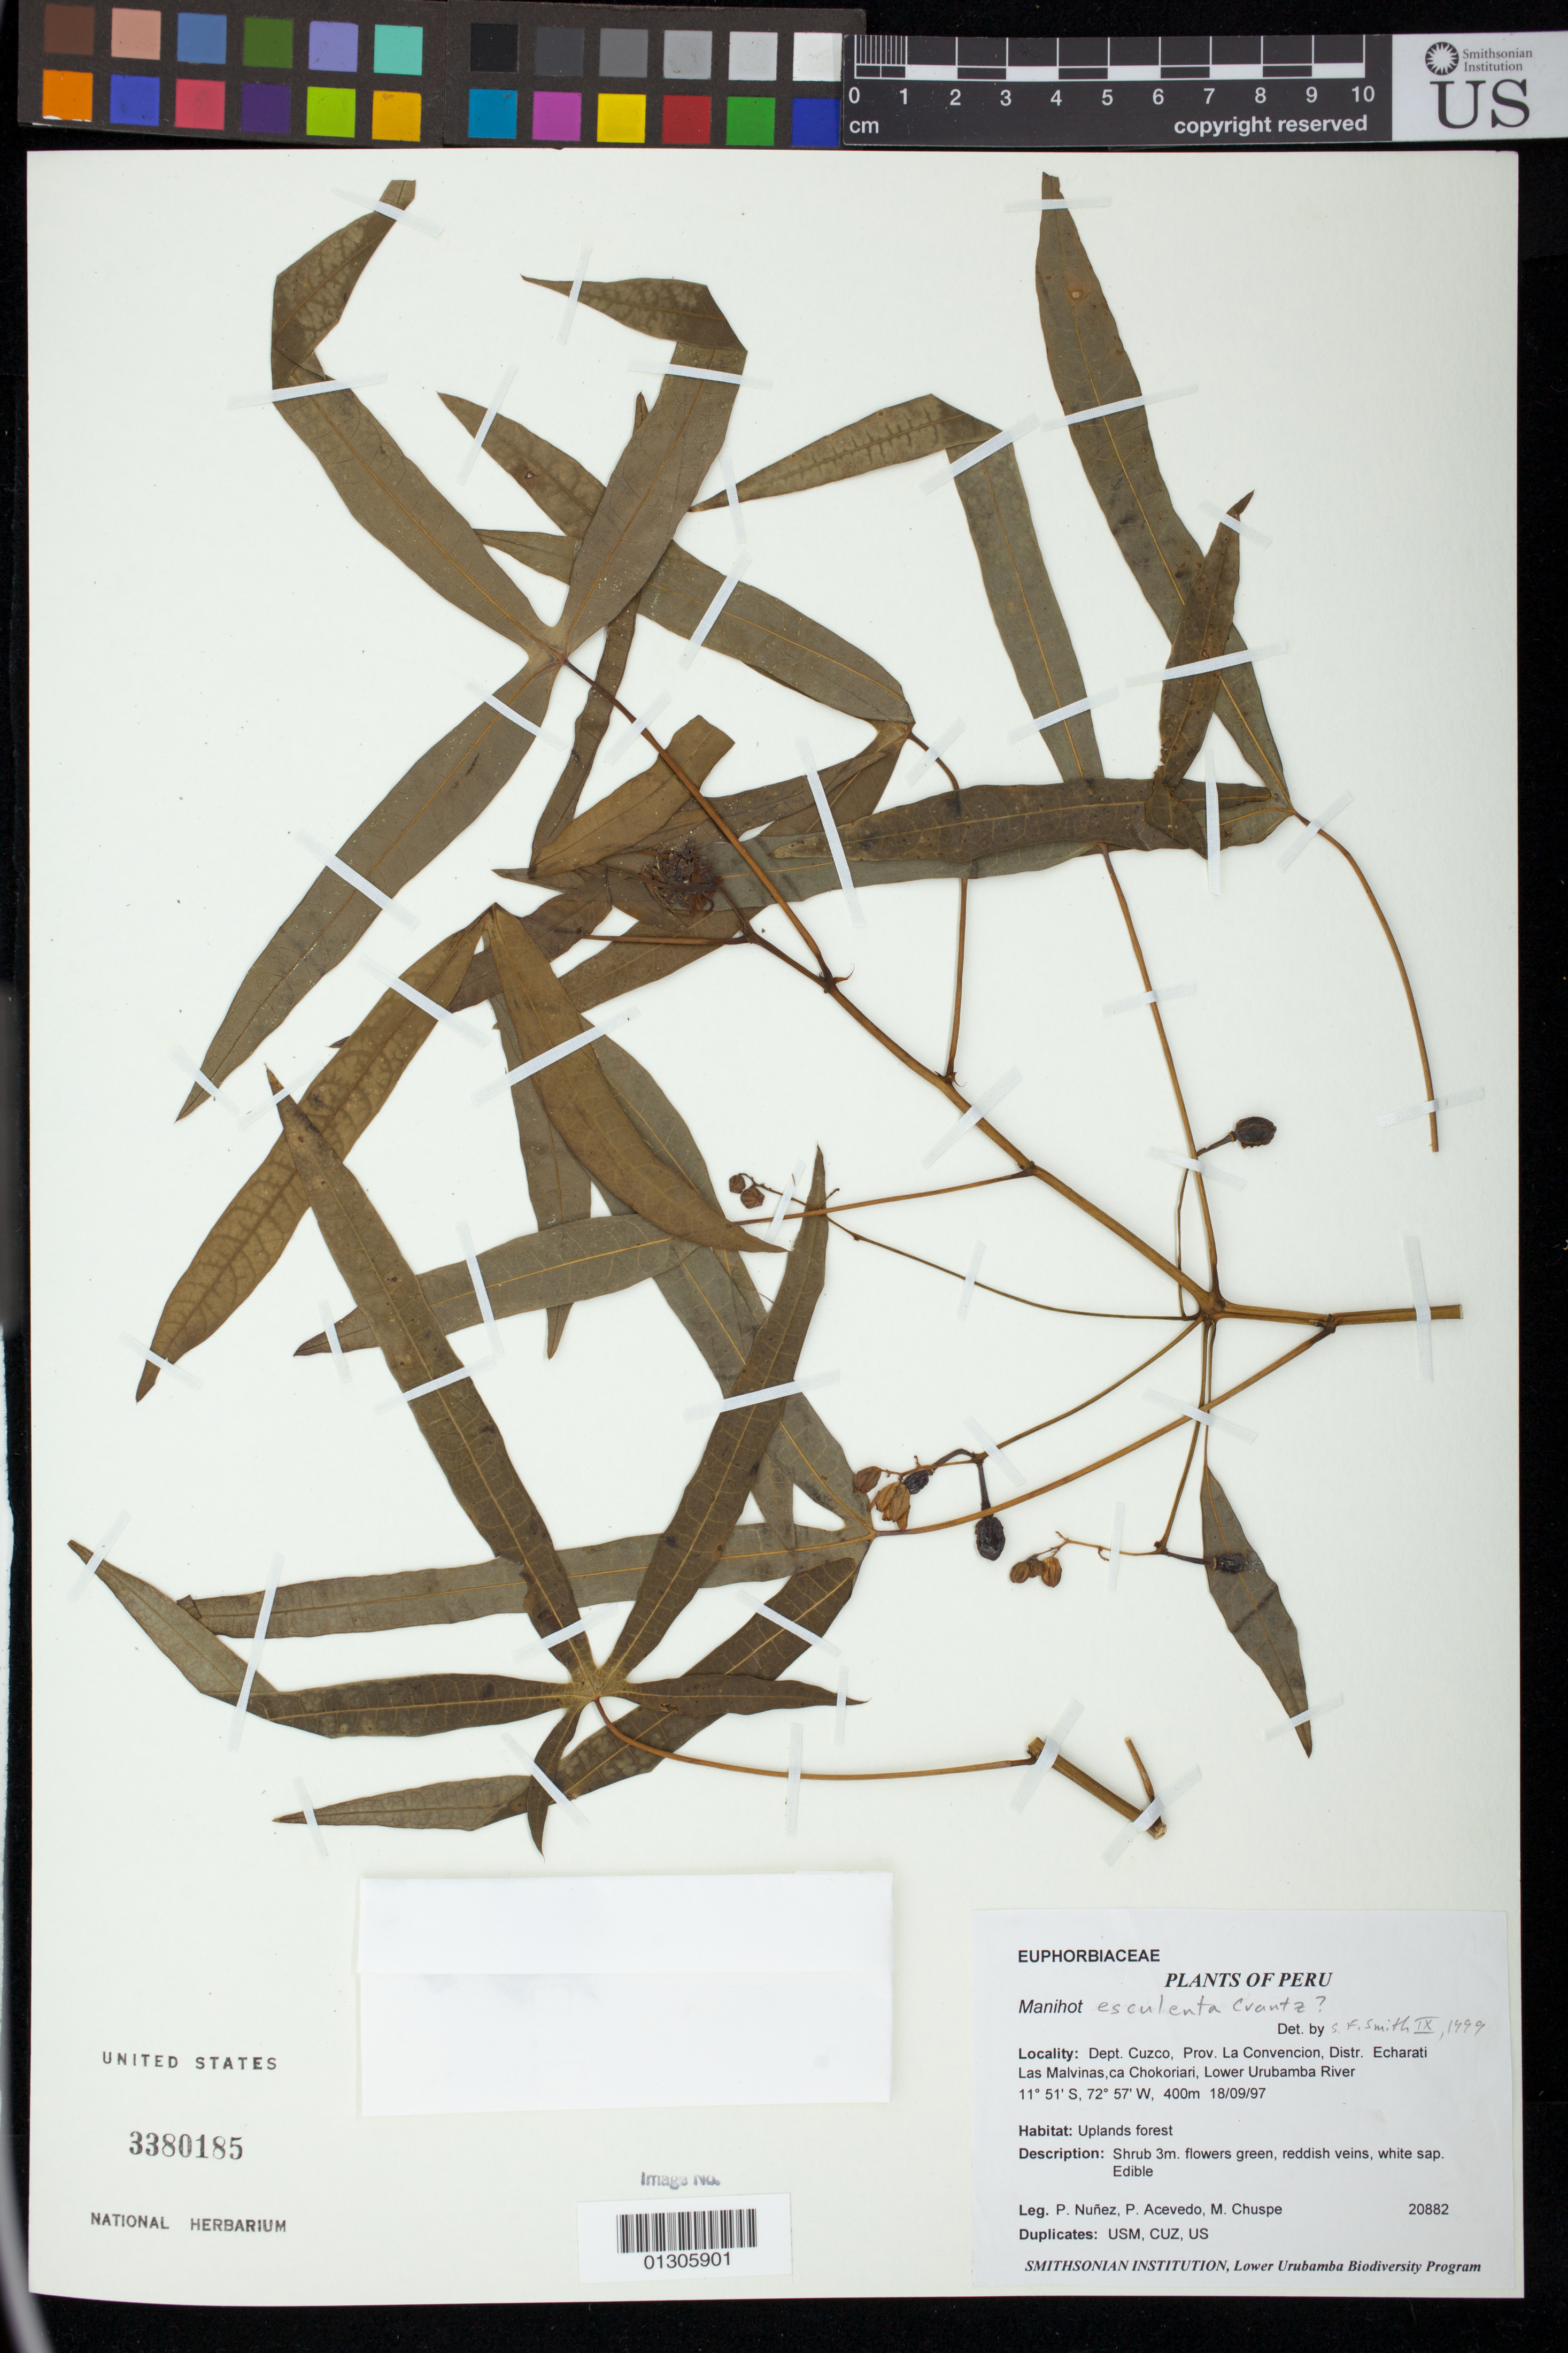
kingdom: Plantae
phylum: Tracheophyta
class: Magnoliopsida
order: Malpighiales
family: Euphorbiaceae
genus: Manihot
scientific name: Manihot esculenta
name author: Crantz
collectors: P. Nuñez V., P. Acevedo-Rodr. & M. Chuspe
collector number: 20882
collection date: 1997-09-18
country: Peru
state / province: Cusco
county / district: La Convención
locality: Prov. La Convencion, Distr. Echarati Las Malvinas, ca Chokoriari, Lower Urubamba River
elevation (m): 400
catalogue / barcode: US 3380185